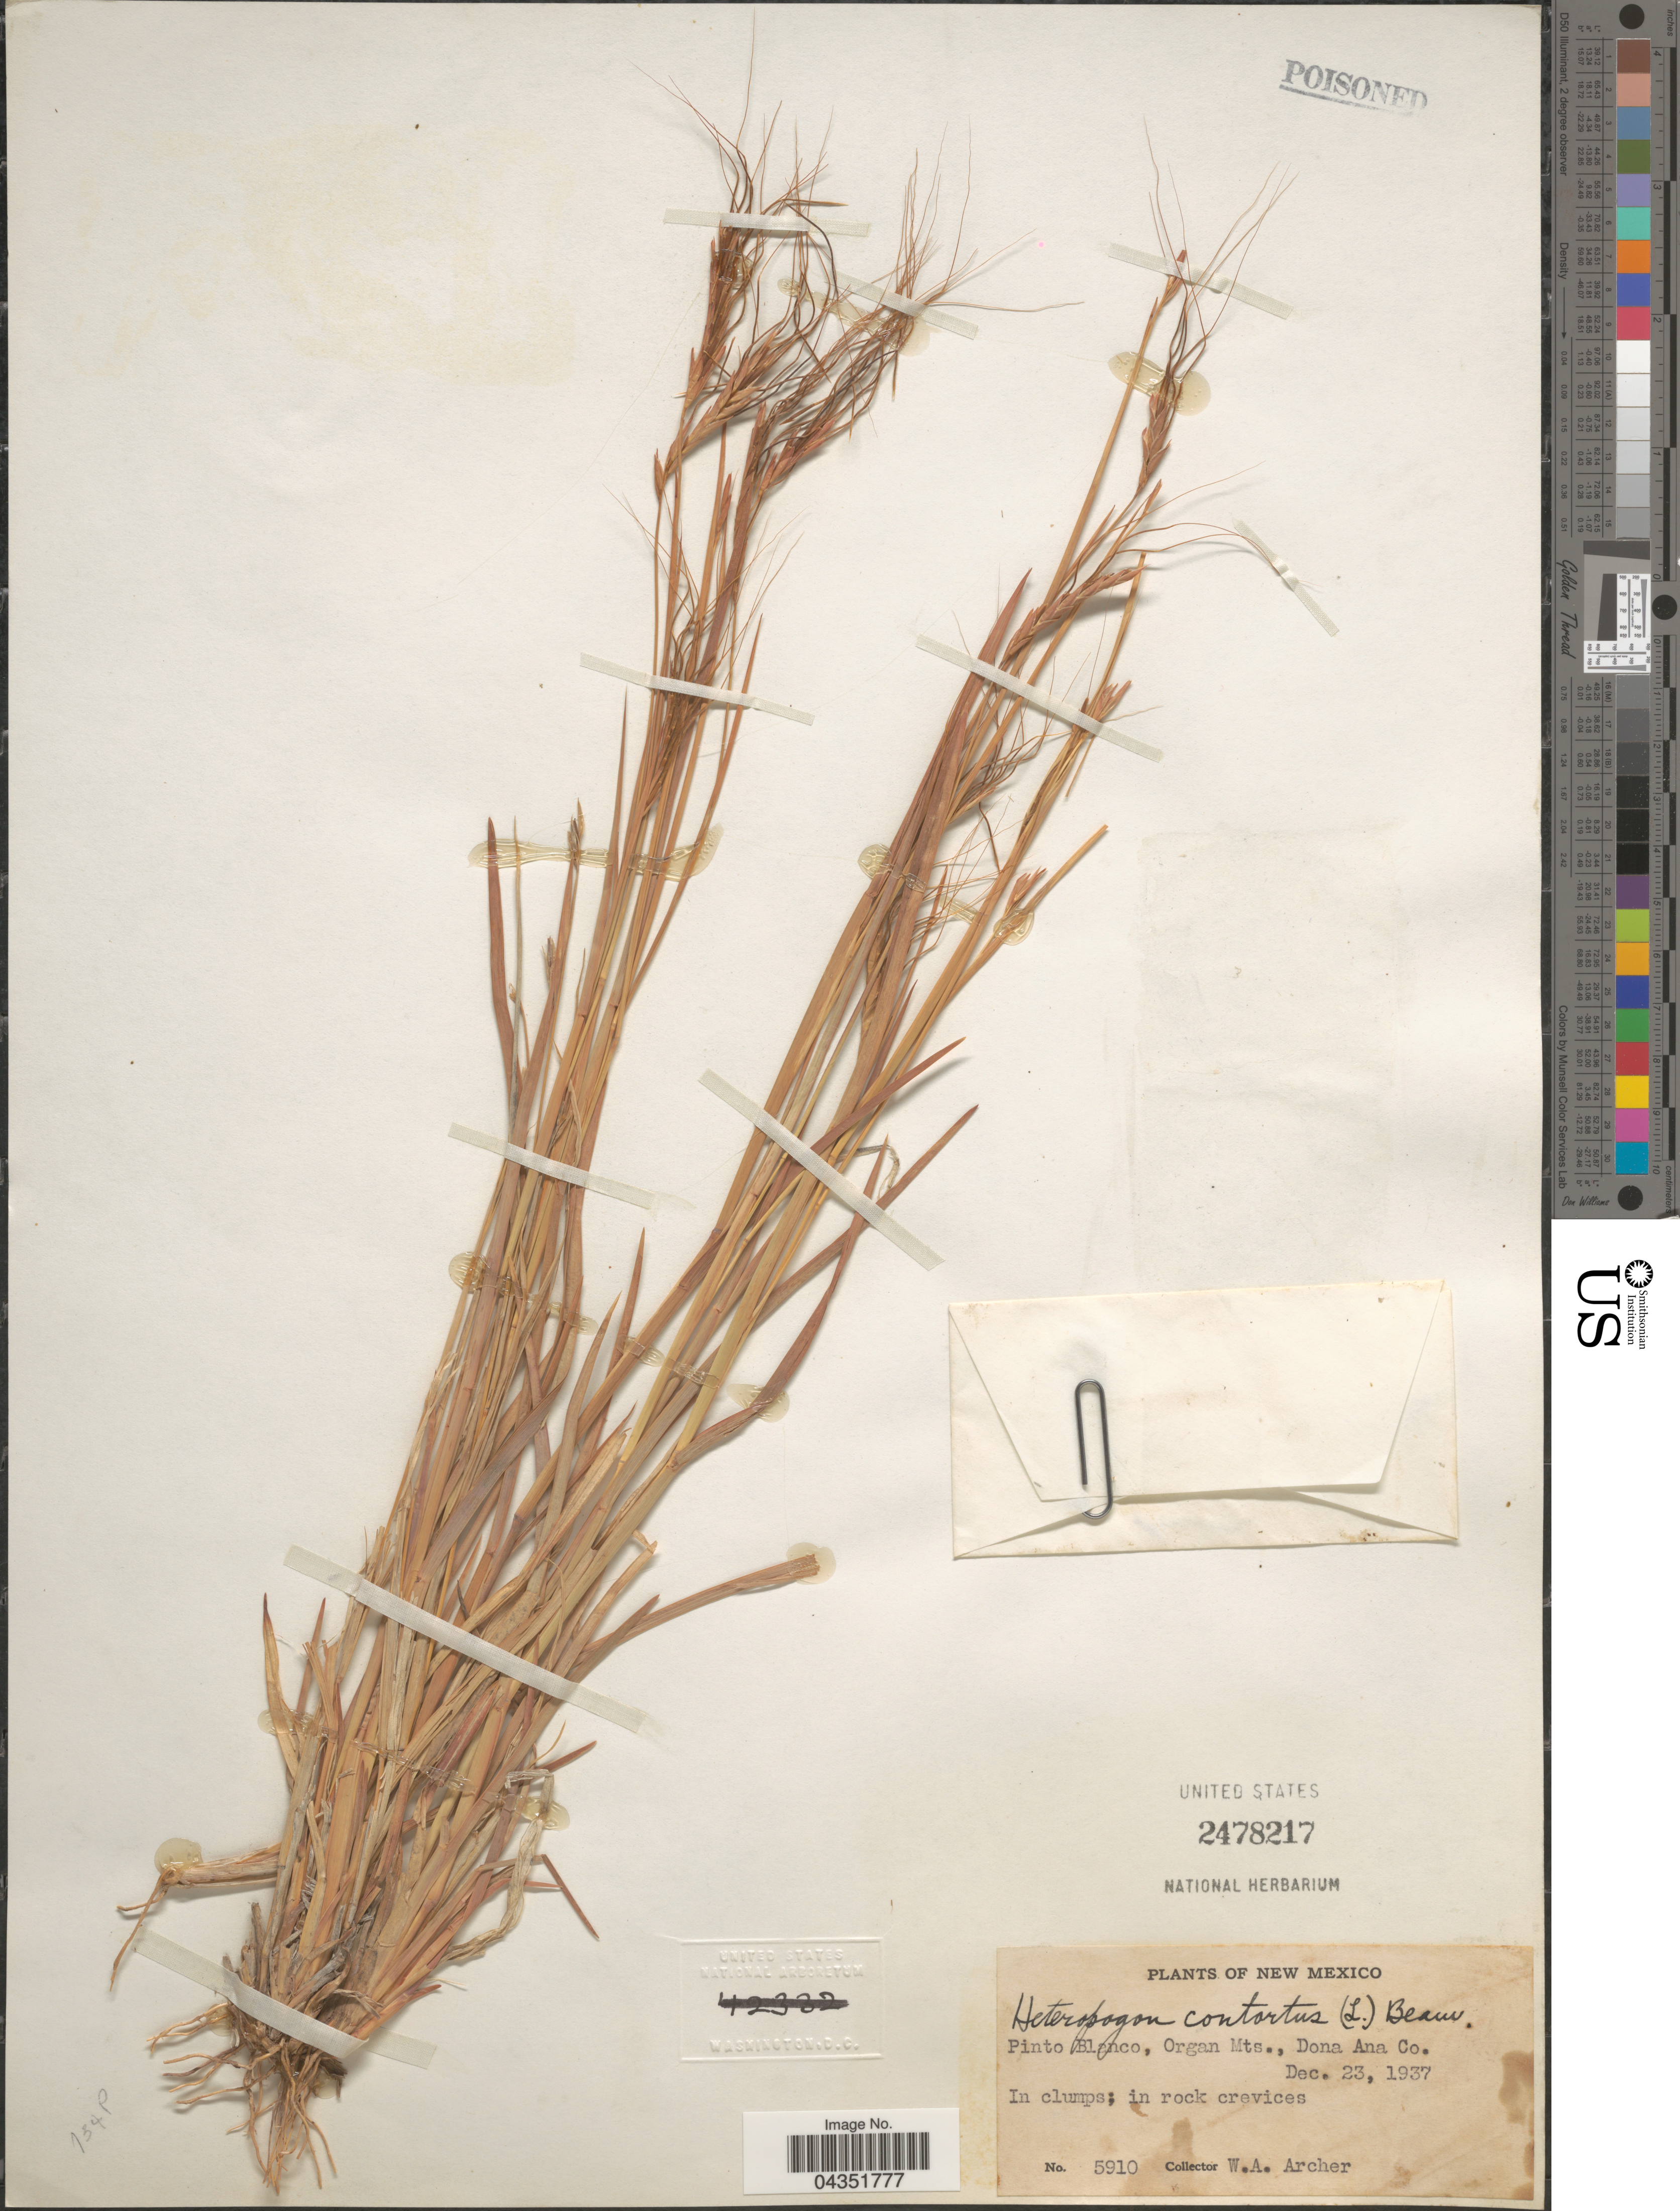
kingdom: Plantae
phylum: Tracheophyta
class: Liliopsida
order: Poales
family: Poaceae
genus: Heteropogon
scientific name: Heteropogon contortus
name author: (L.) P. Beauv. ex Roem. & Schult.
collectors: W. Archer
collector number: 5910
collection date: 1937-12-23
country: United States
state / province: New Mexico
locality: Pinto Blanco, Organ Mts., Dona Ana Co.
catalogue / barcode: US 2478217